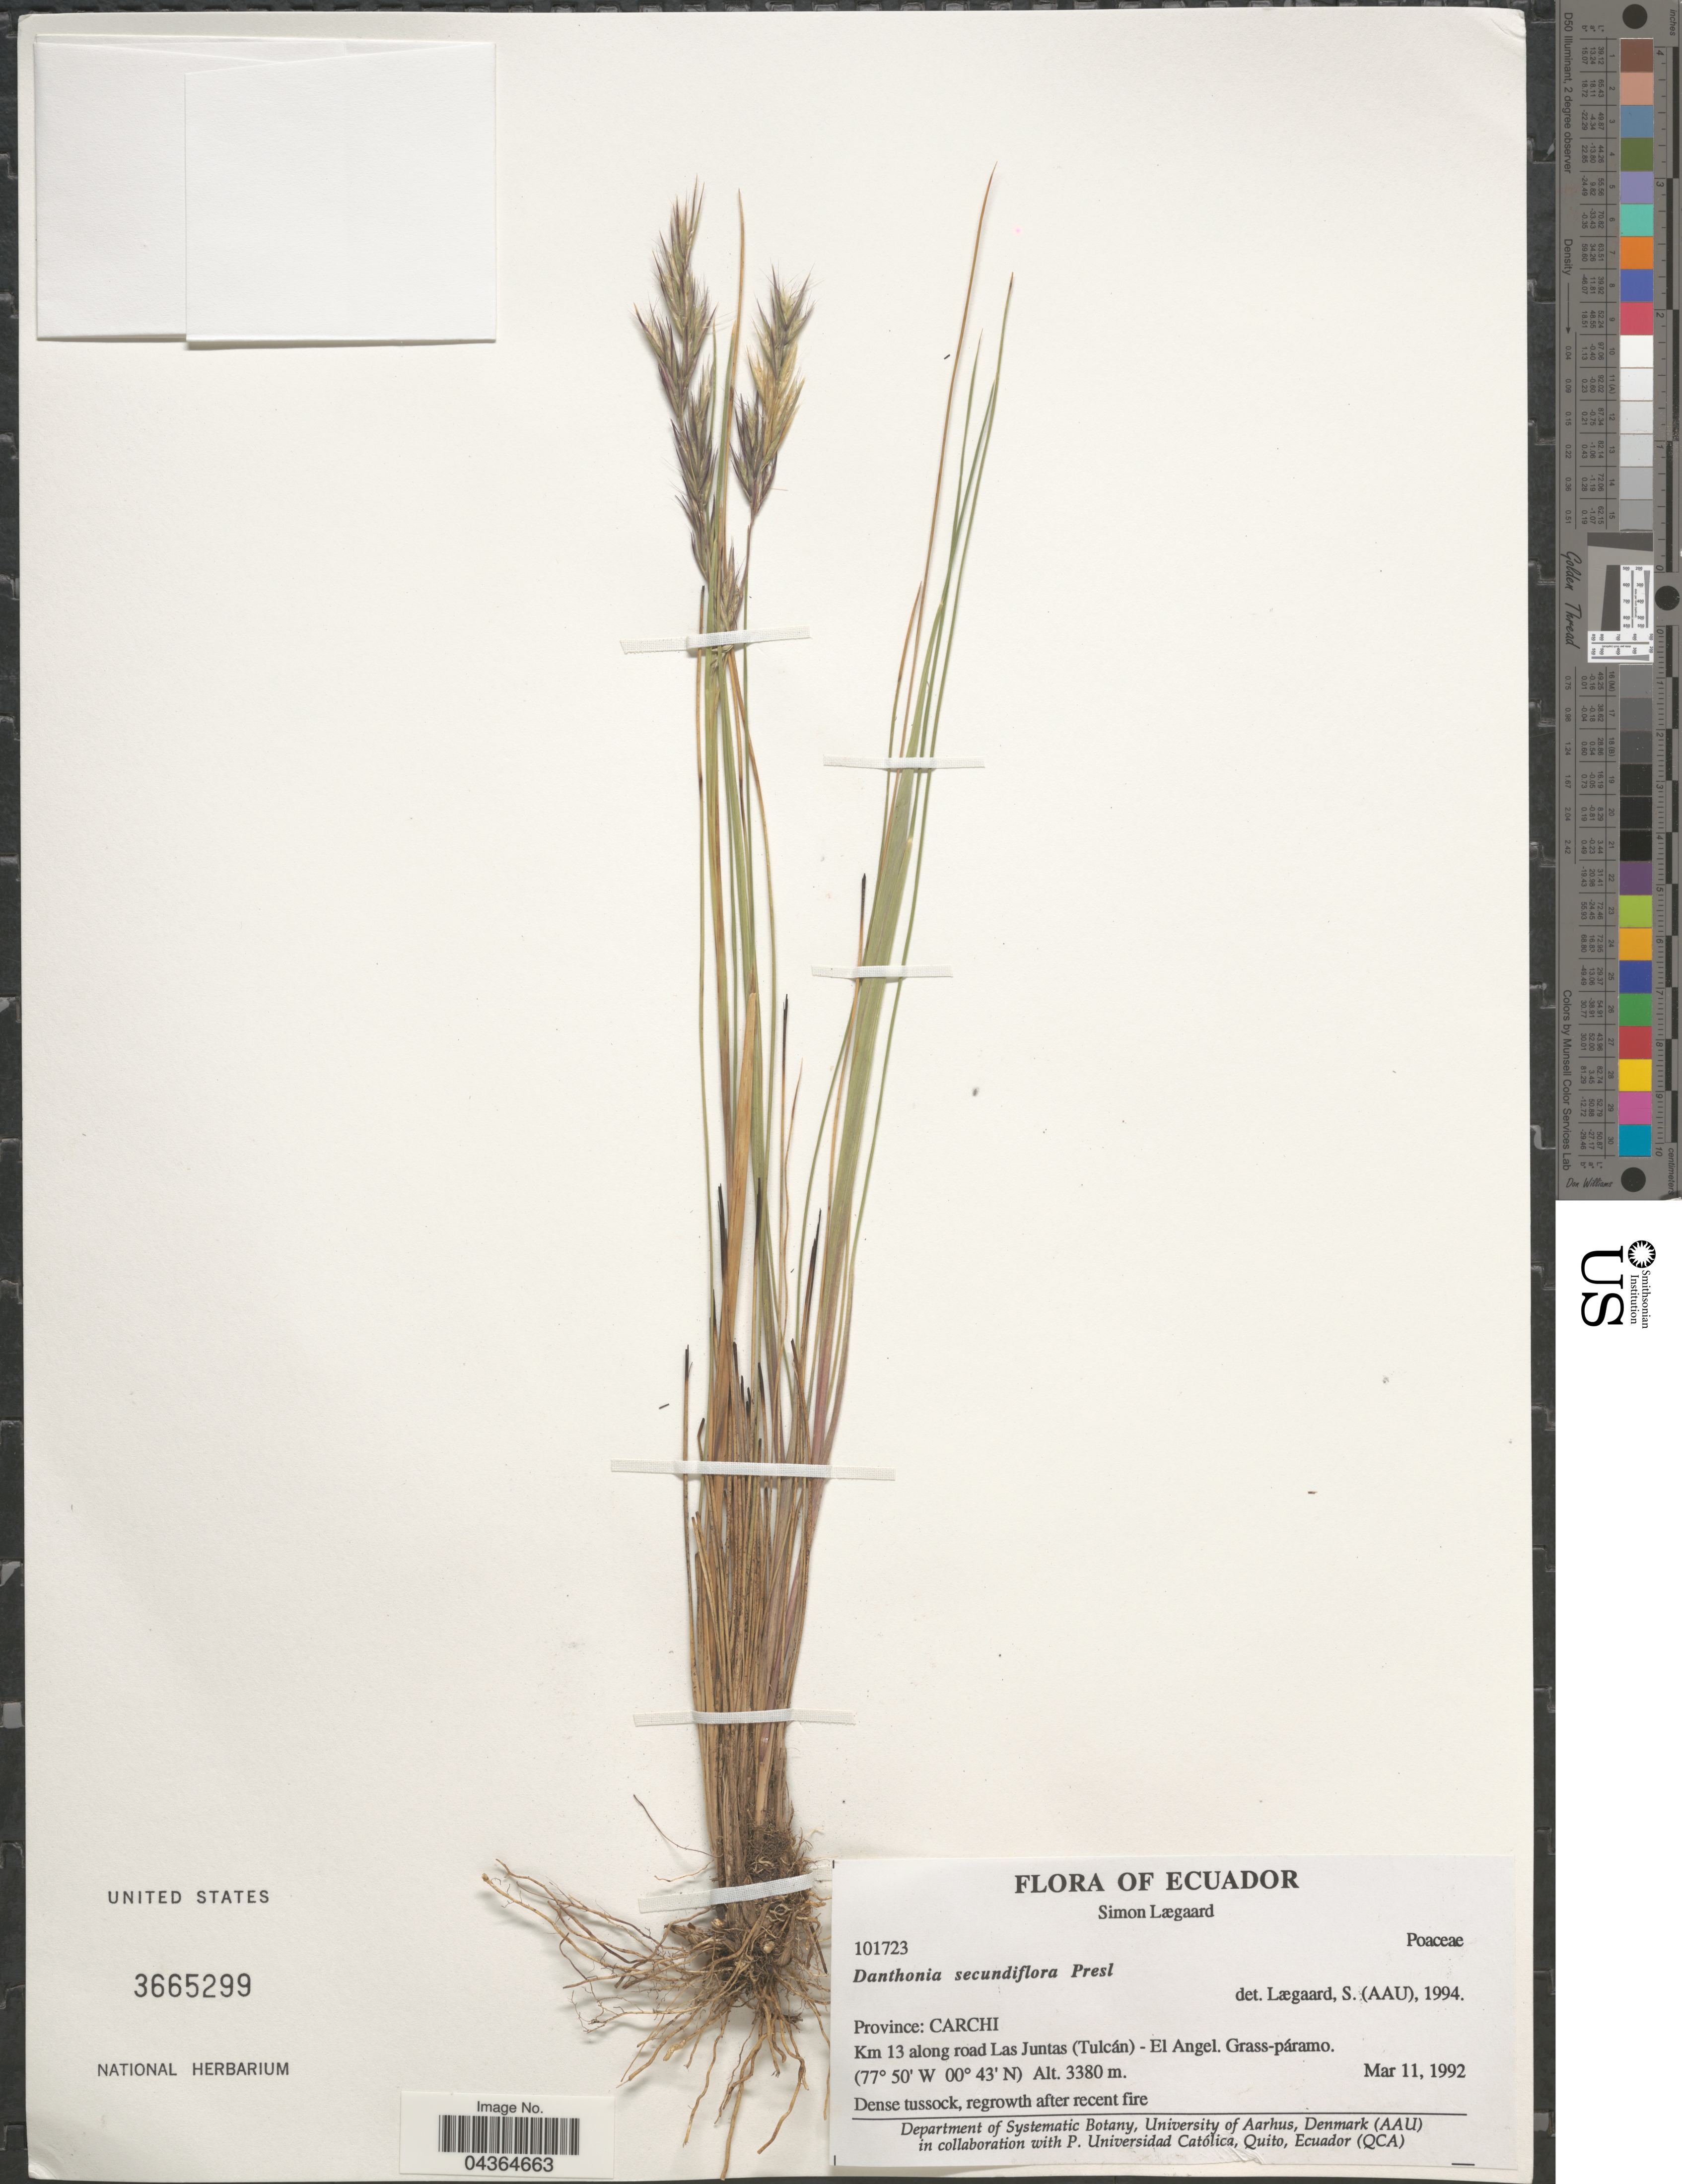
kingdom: Plantae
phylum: Tracheophyta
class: Liliopsida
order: Poales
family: Poaceae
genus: Danthonia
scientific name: Danthonia secundiflora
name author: J. Presl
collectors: S. Lægaard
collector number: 101723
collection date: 1992-03-11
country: Ecuador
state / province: Carchi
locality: Km 13 along road Las Juntas (Tulcán) - El Angel.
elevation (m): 3380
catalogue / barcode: US 3665299